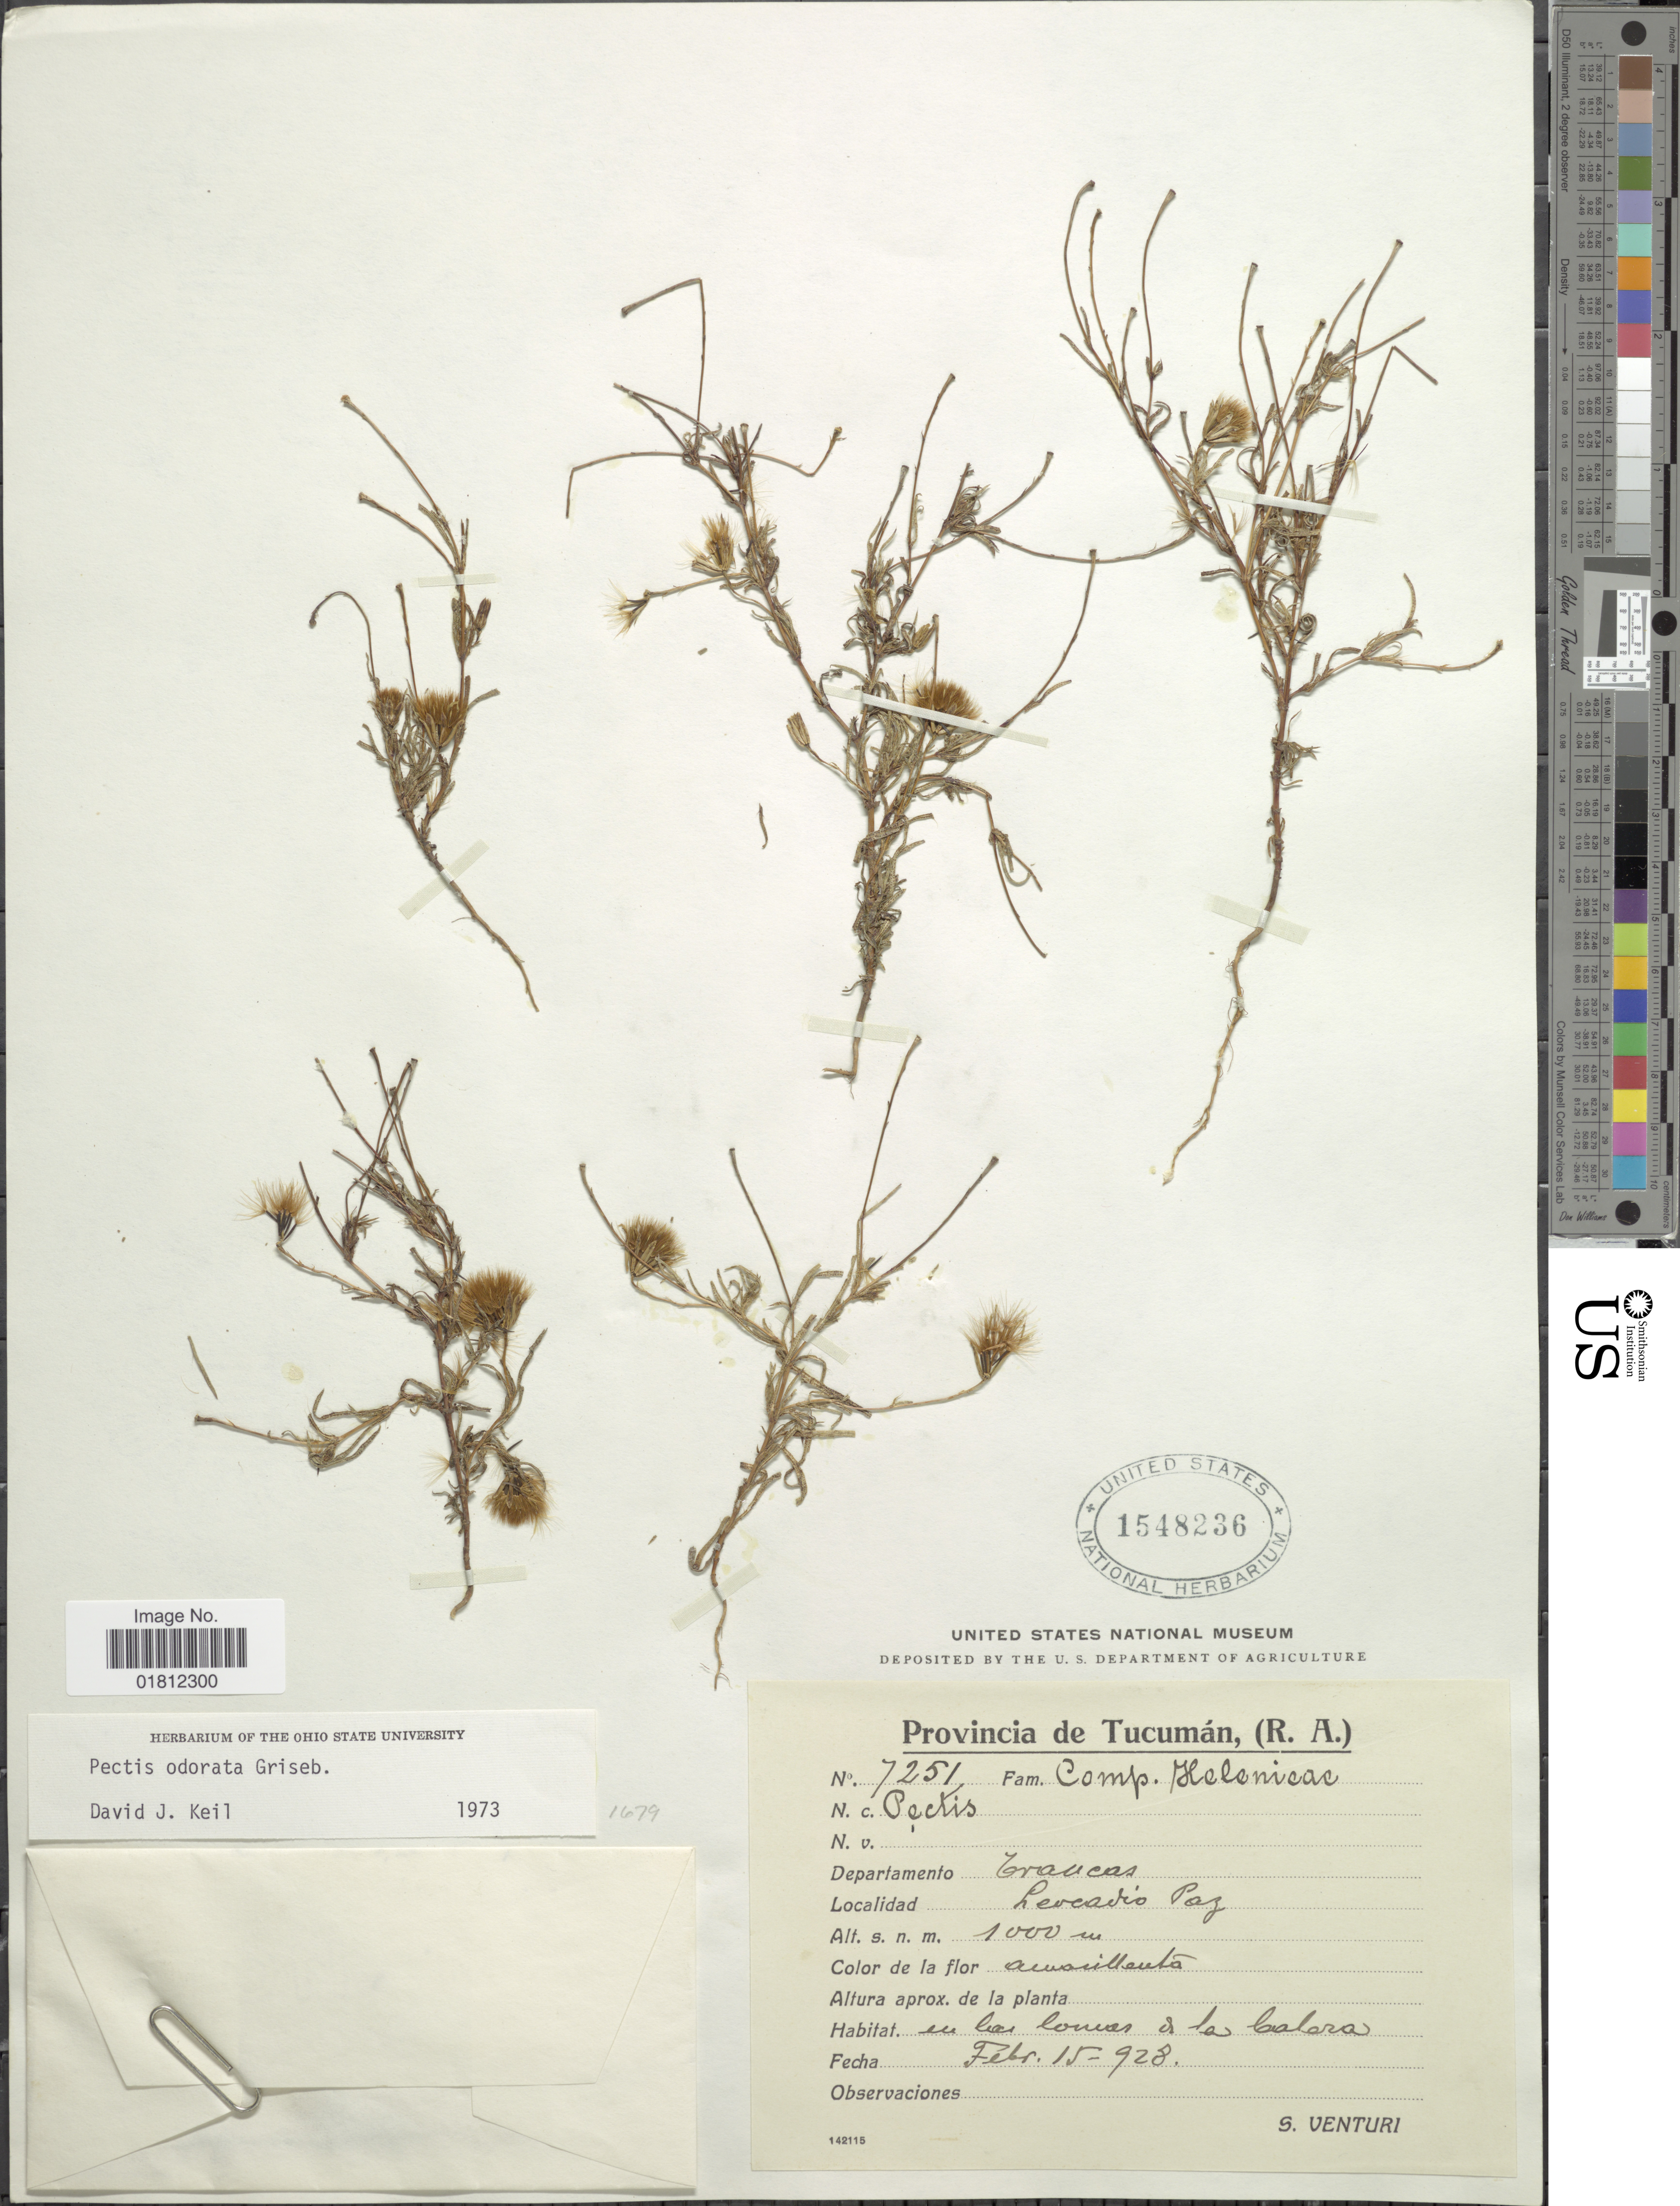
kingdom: Plantae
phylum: Tracheophyta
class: Magnoliopsida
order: Asterales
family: Asteraceae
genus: Pectis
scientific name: Pectis odorata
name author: Griseb.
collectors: S. Venturi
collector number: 7251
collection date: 1928-02-15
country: Argentina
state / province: Tucuman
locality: Provincia de Tucuman (R. A). Departamento Trancas, Leocadio Paz.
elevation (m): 1000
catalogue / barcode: US 1548236